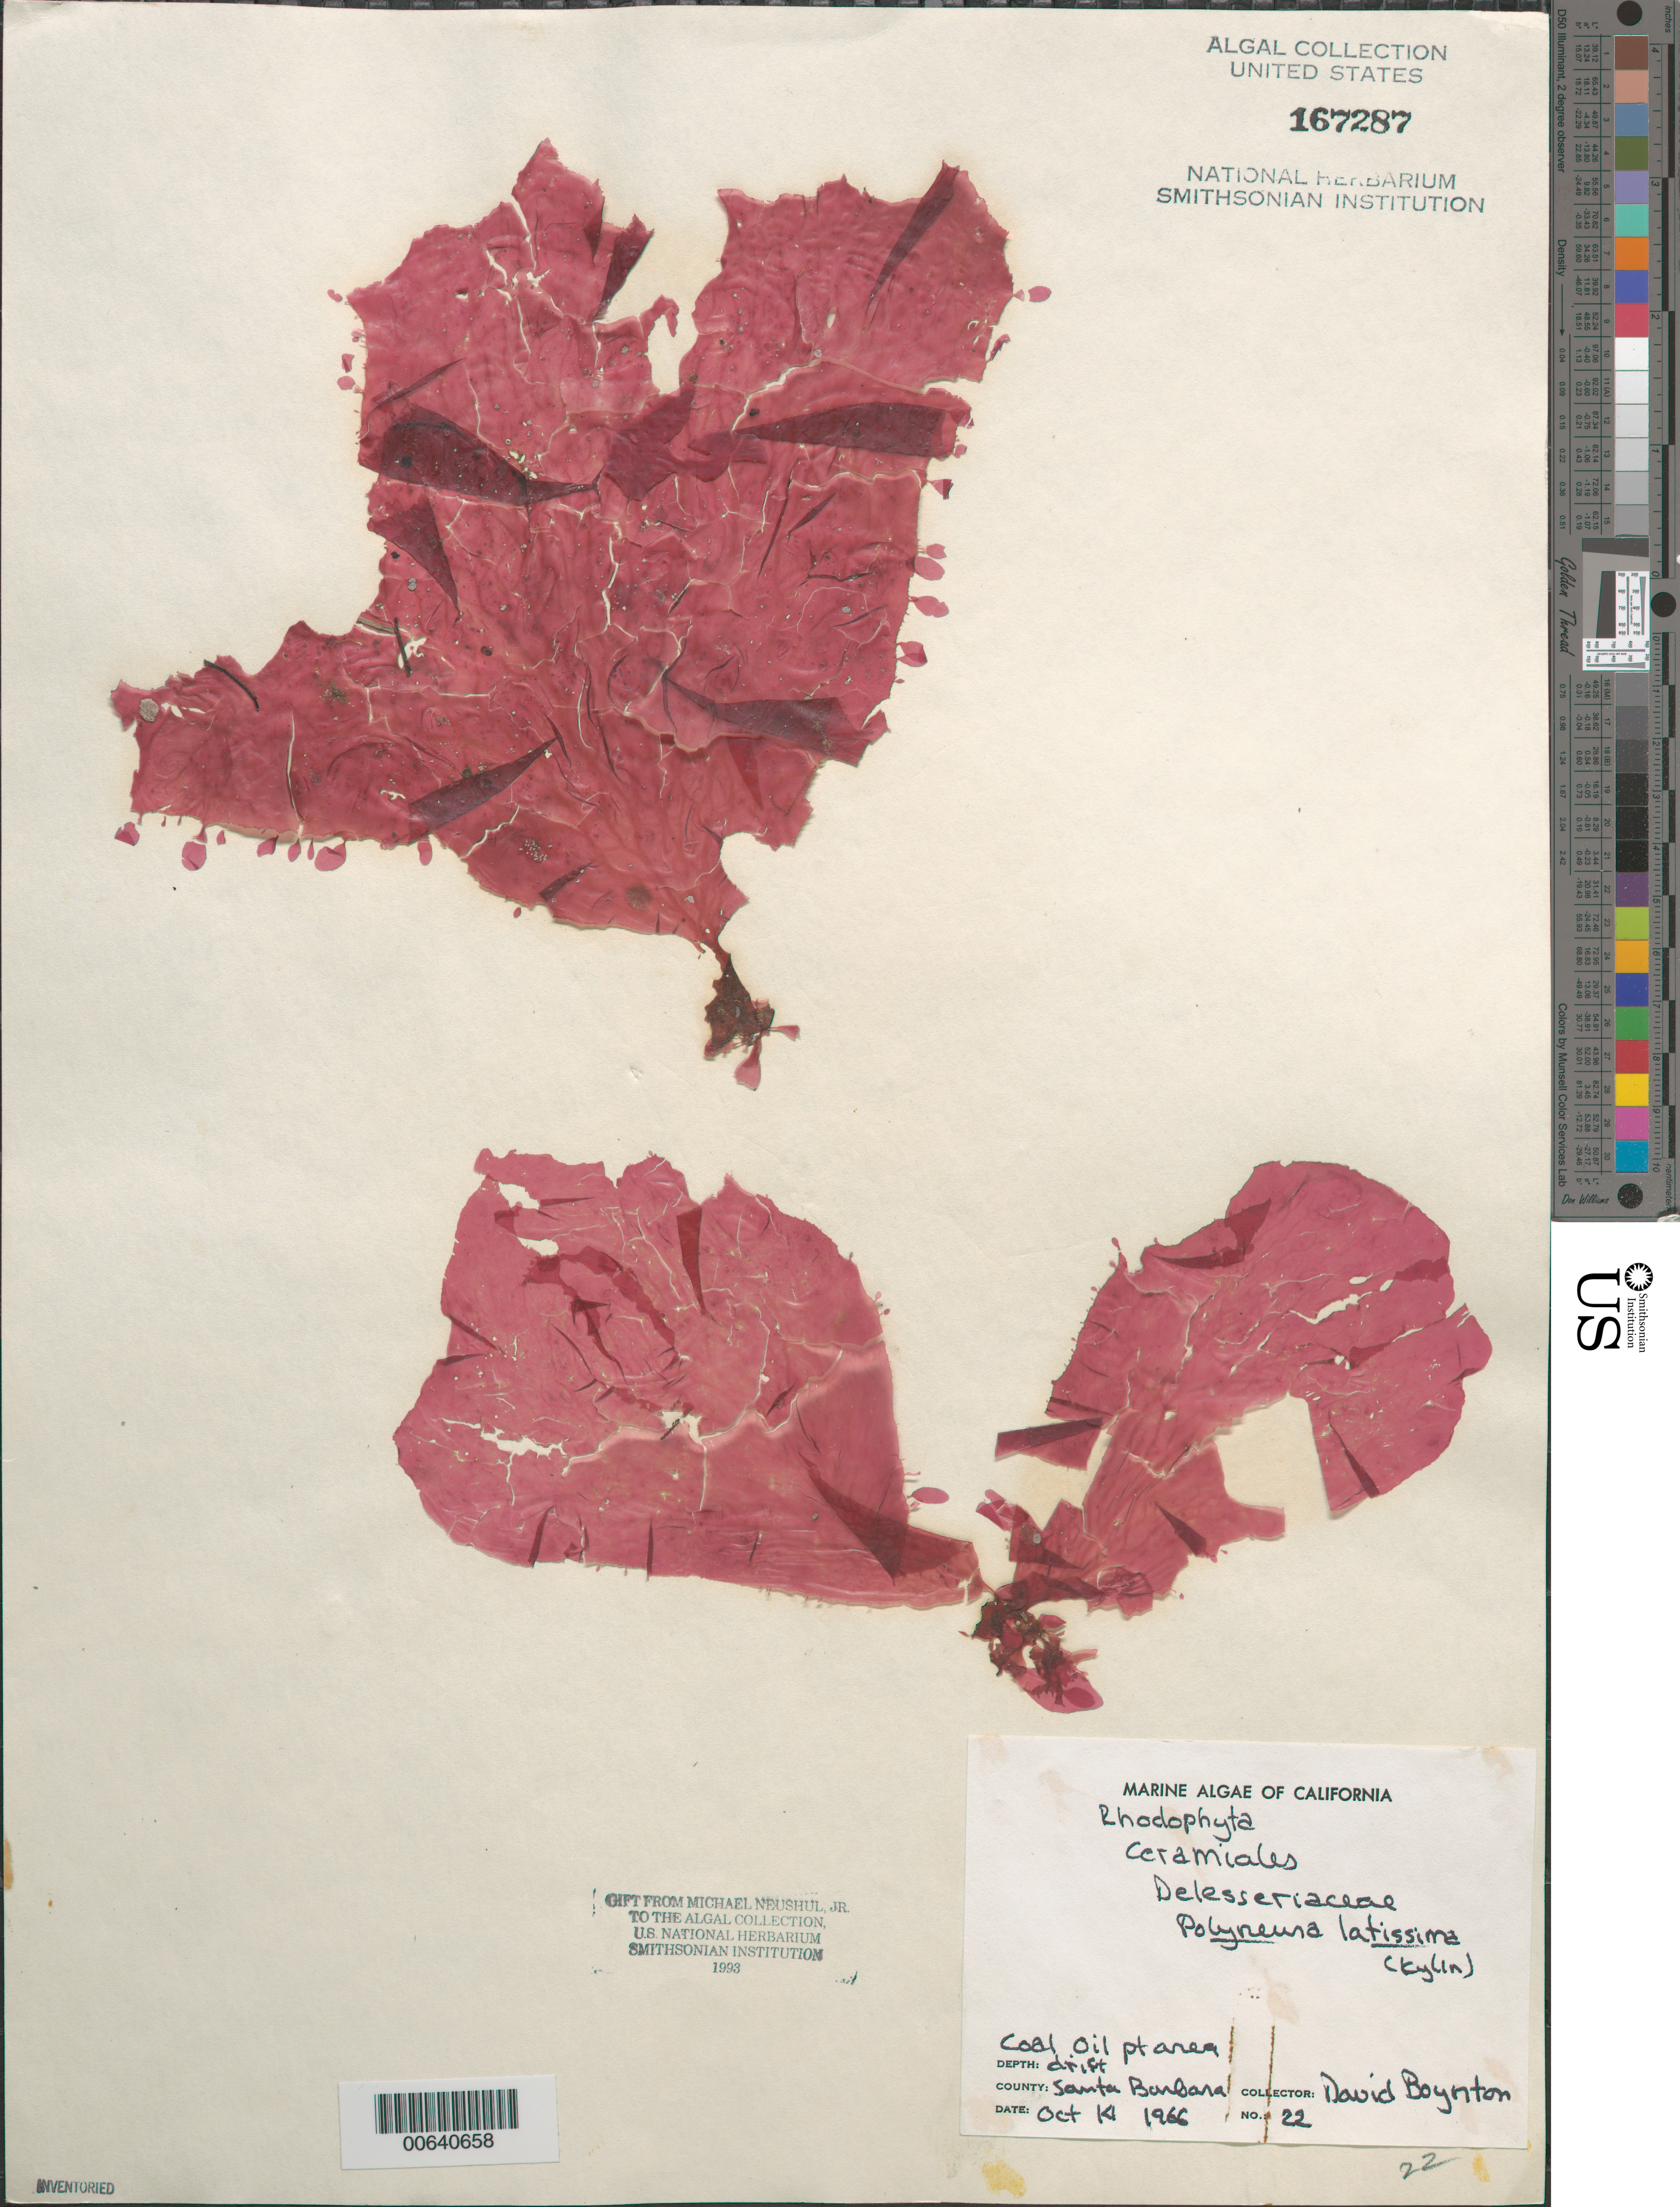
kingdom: Plantae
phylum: Rhodophyta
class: Florideophyceae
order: Ceramiales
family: Delesseriaceae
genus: Polyneura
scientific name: Polyneura latissima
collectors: D. Boynton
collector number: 22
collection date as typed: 14 Oct 1966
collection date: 1966-10-14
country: United States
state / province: California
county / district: Santa Barbara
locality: Coal Oil Point area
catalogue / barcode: US 167287